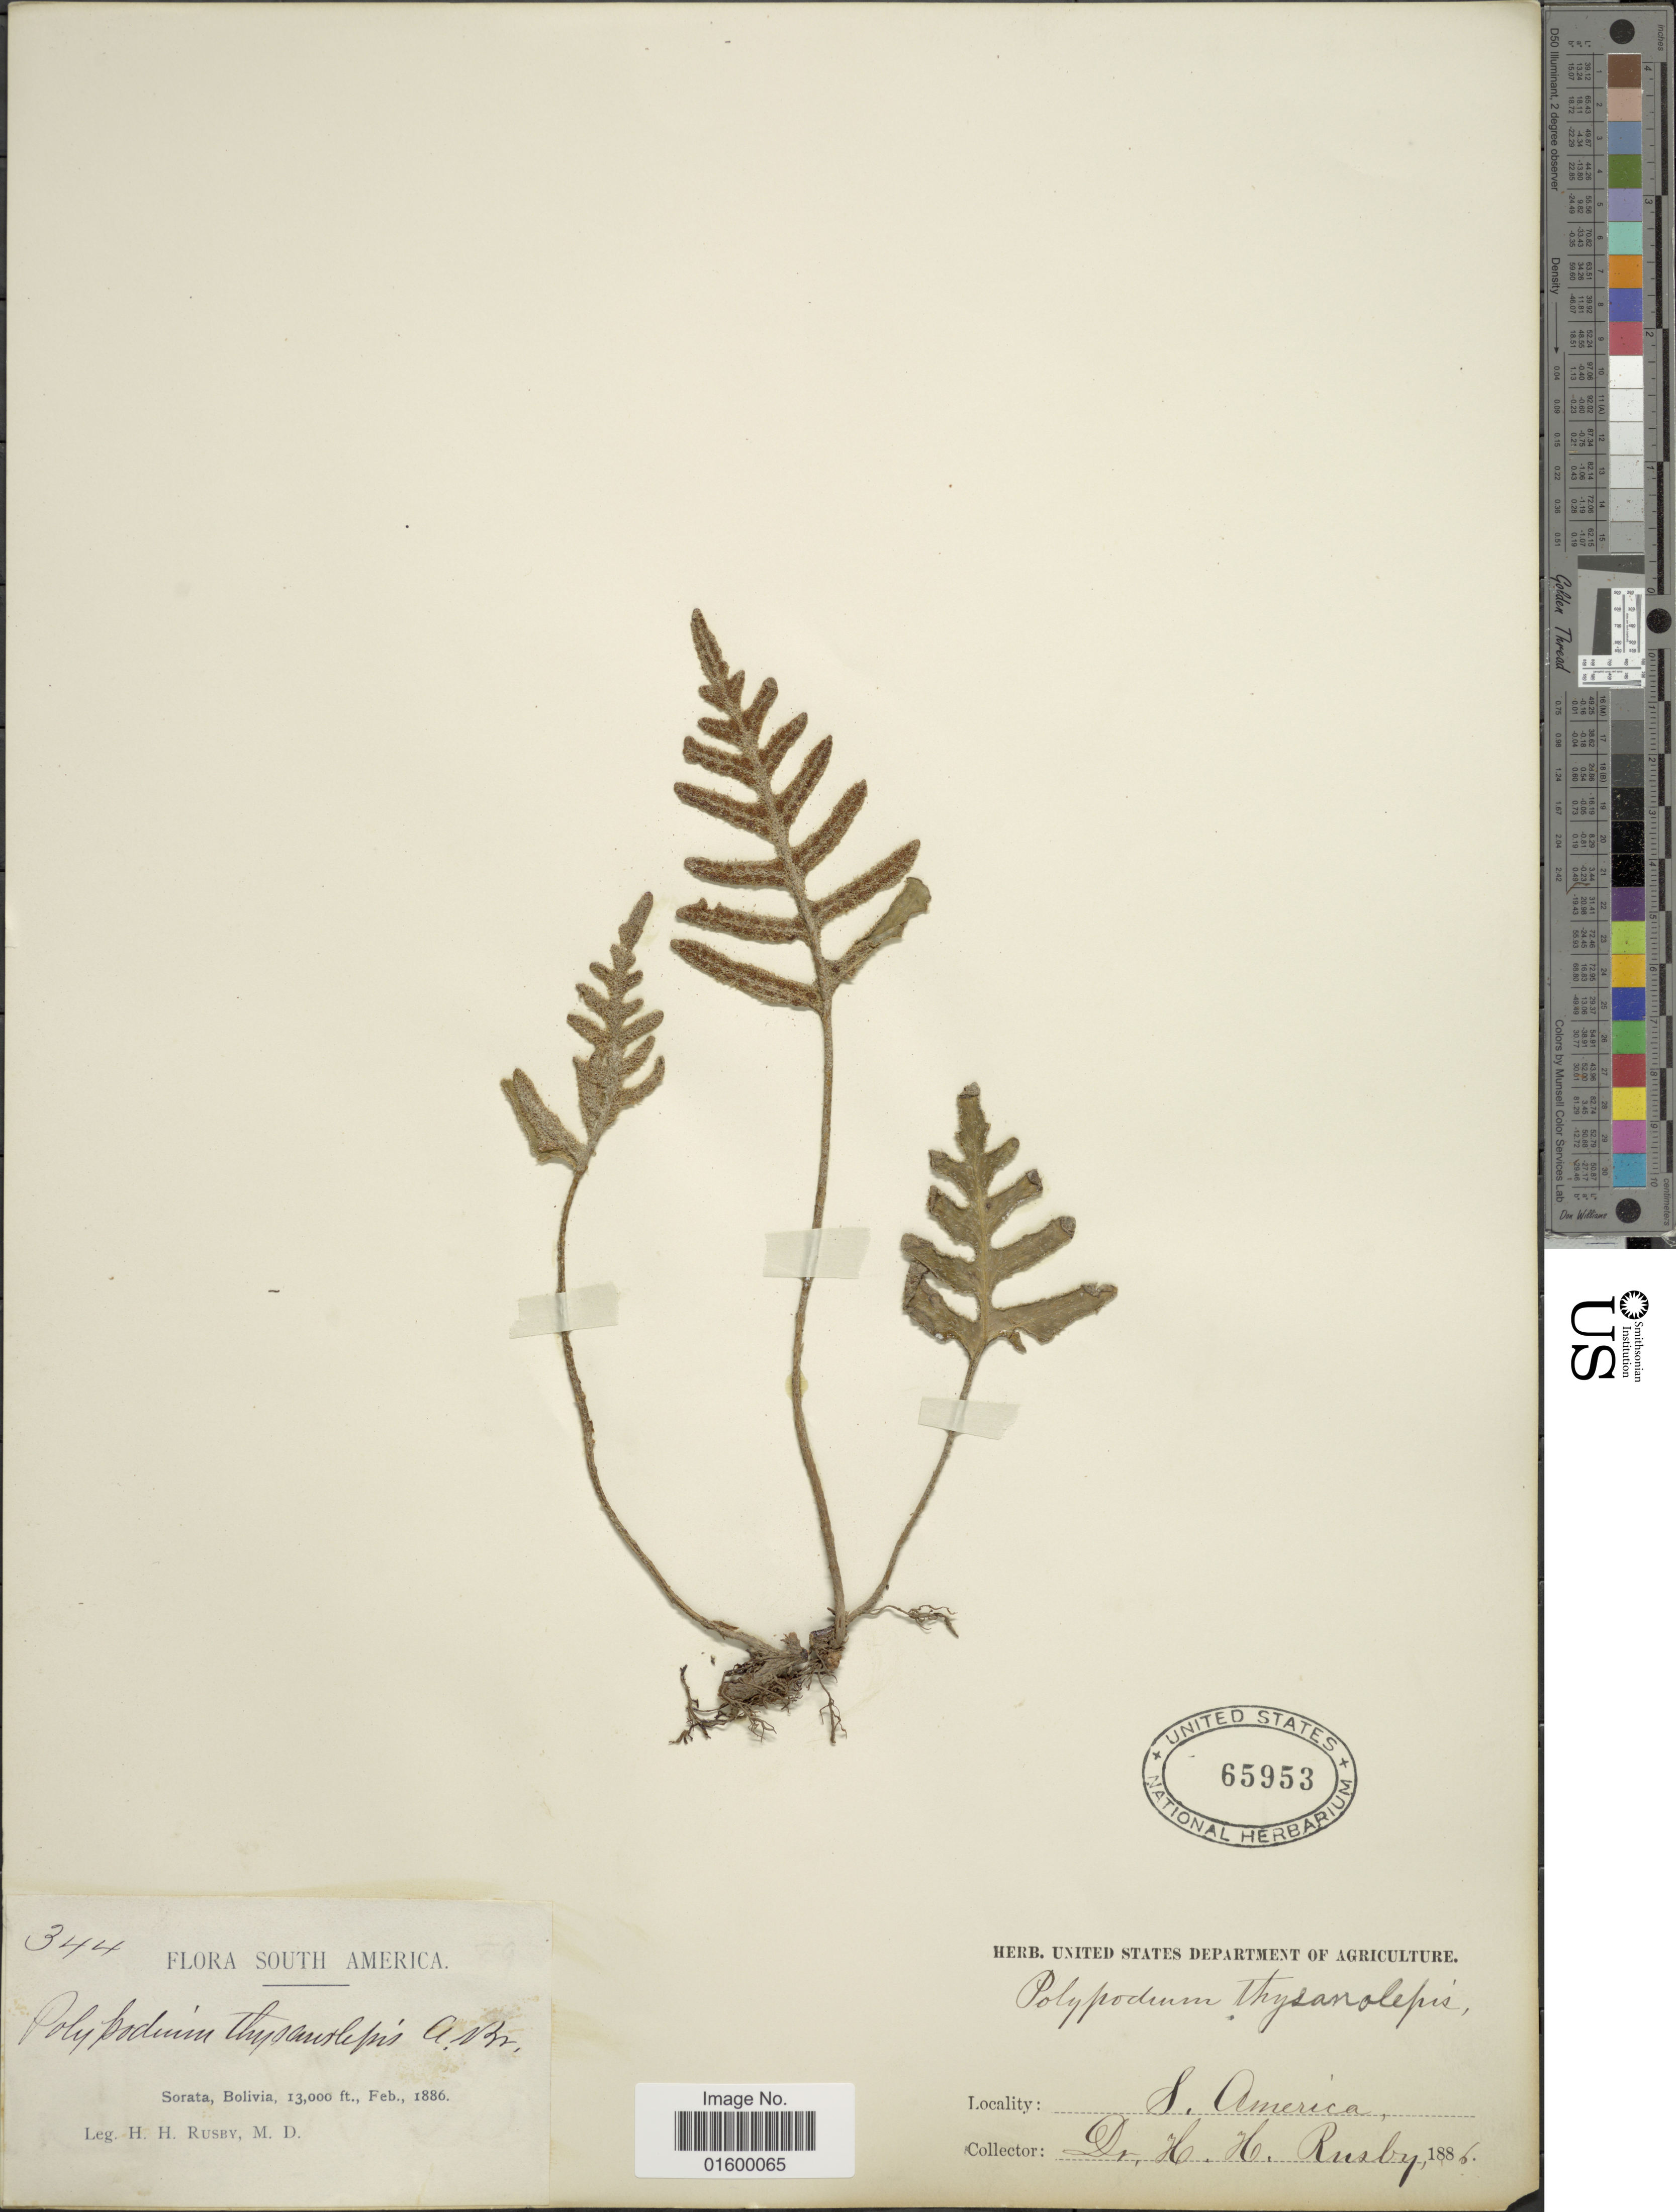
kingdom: Plantae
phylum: Tracheophyta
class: Polypodiopsida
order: Polypodiales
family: Polypodiaceae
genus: Pleopeltis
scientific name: Pleopeltis thyssanolepis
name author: (A. Braun ex Klotzsch) E.G. Andrews & Windham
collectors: H. H. Rusby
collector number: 344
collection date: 1886-02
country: Bolivia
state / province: La Páz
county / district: Larecaja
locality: Sorata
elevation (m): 3962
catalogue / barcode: US 65953